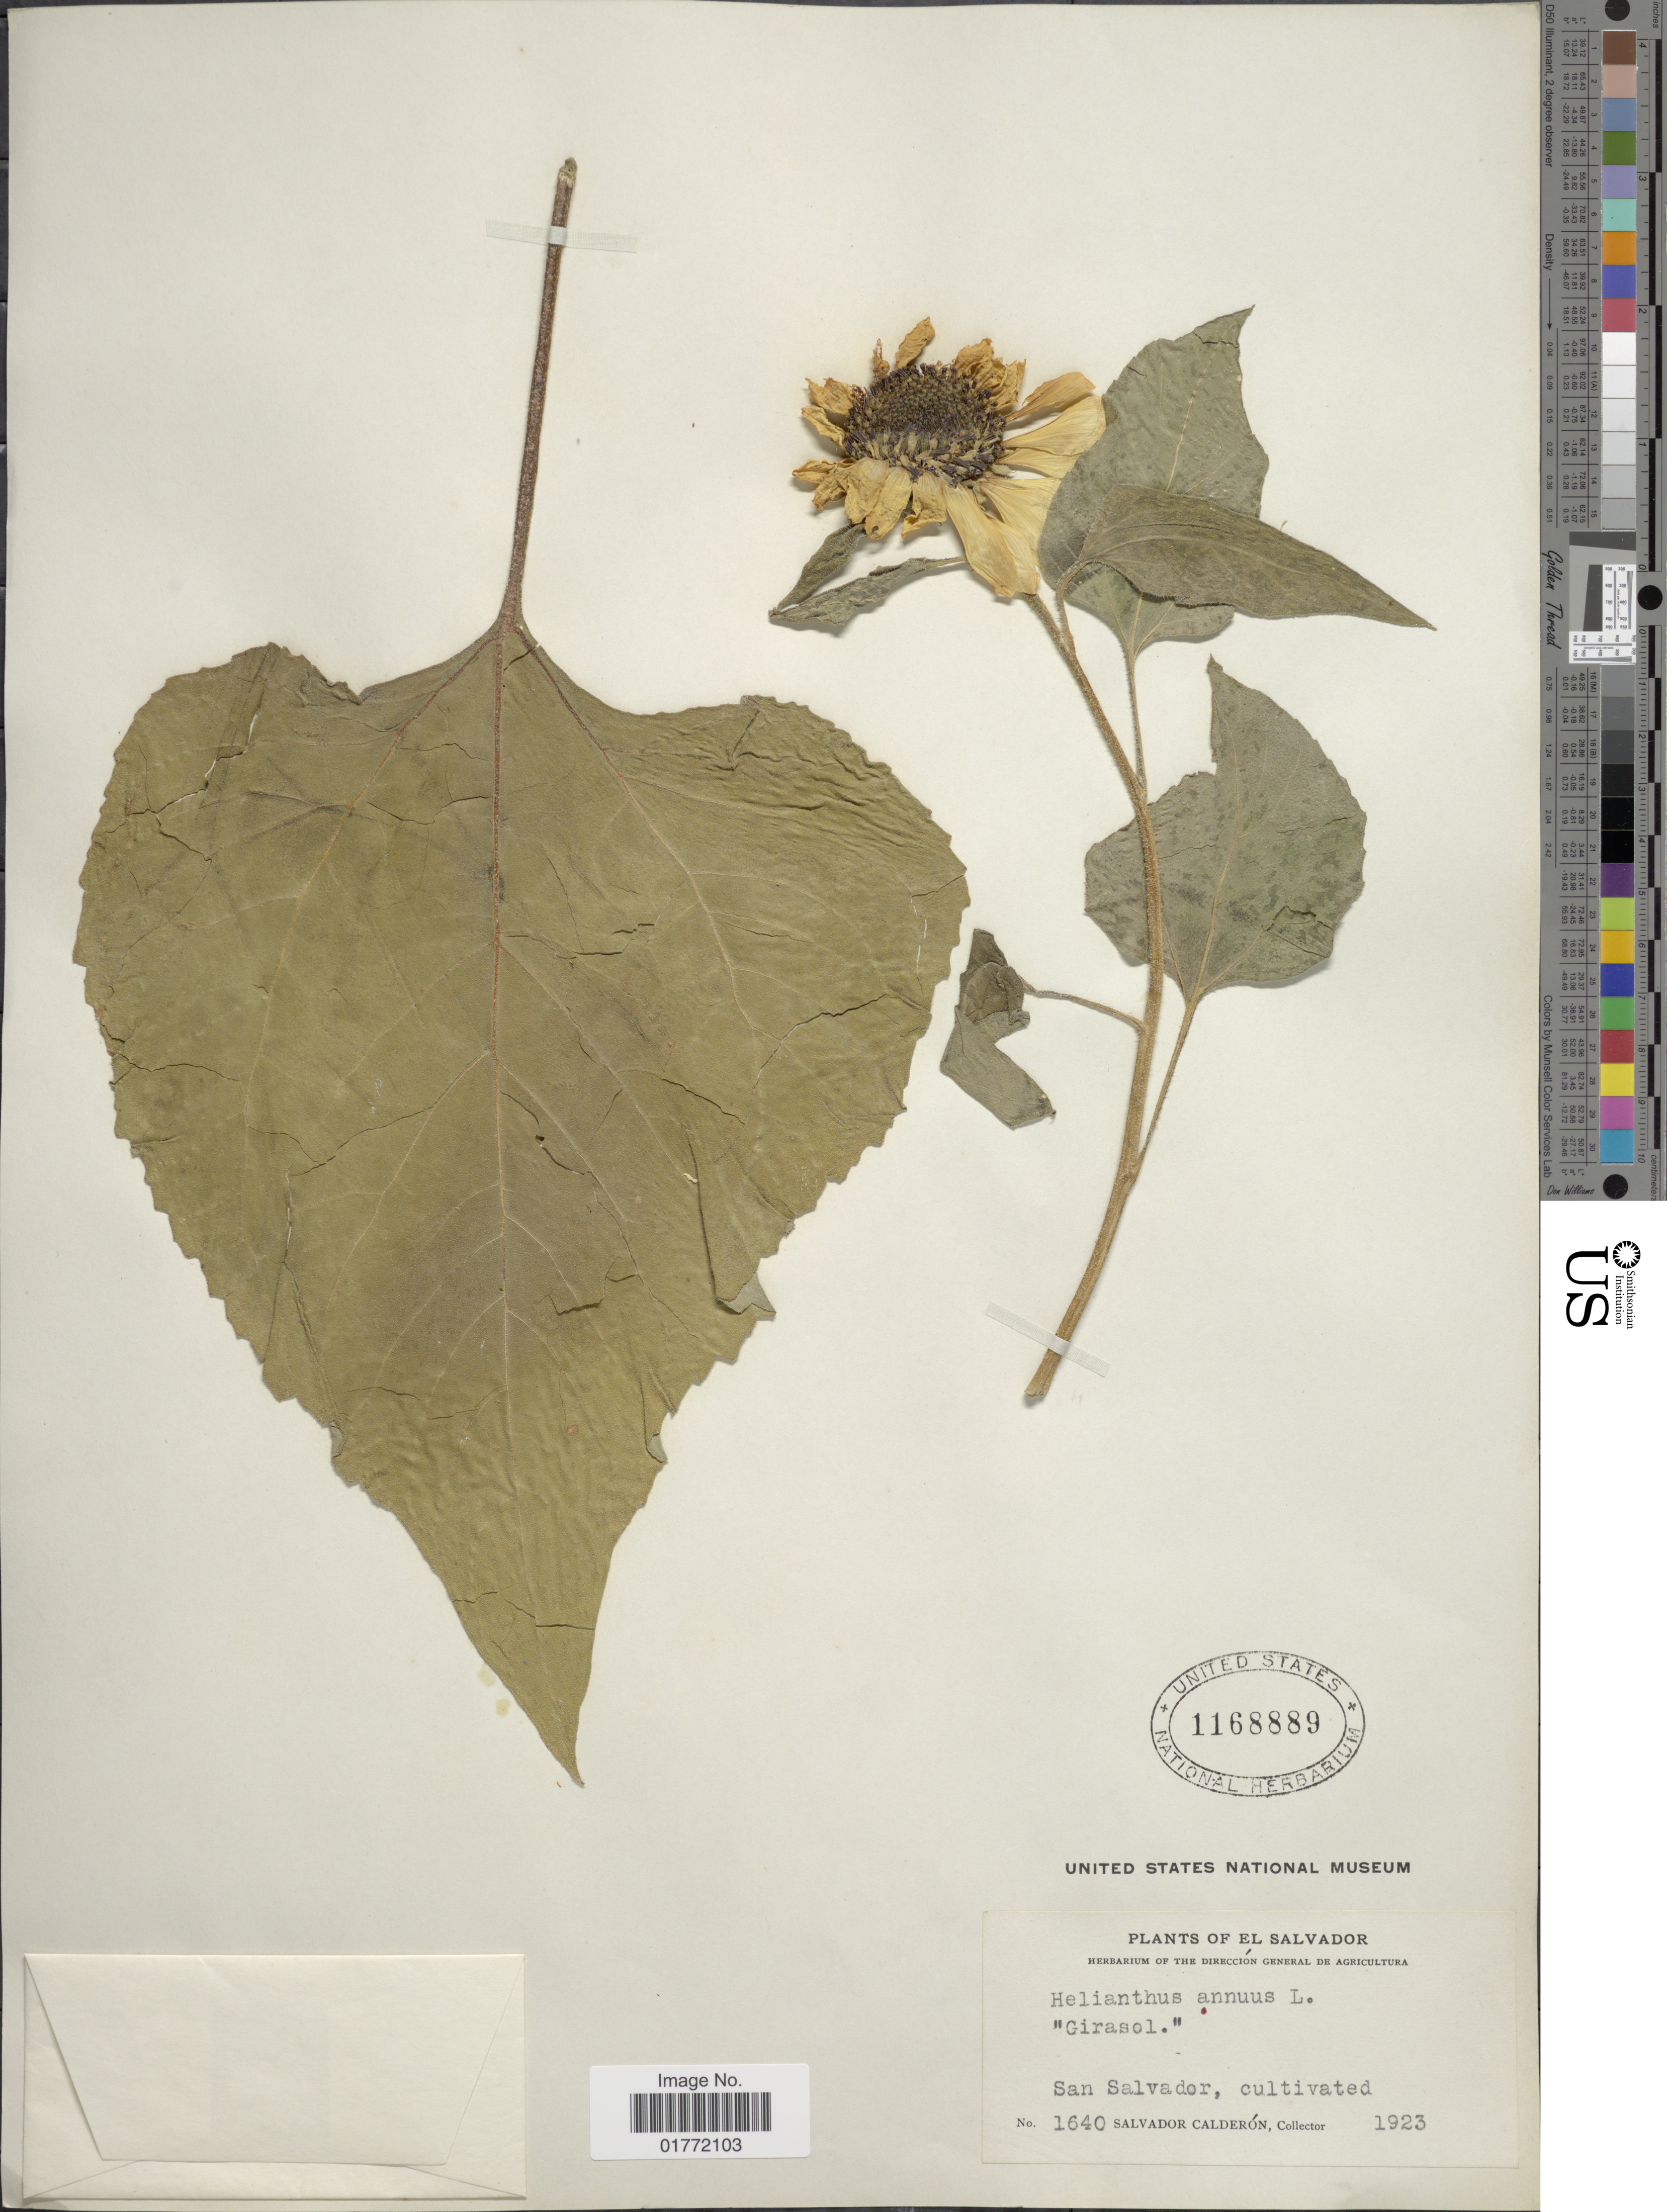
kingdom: Plantae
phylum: Tracheophyta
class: Magnoliopsida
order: Asterales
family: Asteraceae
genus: Helianthus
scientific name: Helianthus annuus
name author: L.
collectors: S. Calderón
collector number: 1640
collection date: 1923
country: El Salvador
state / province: San Salvador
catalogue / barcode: US 1168889